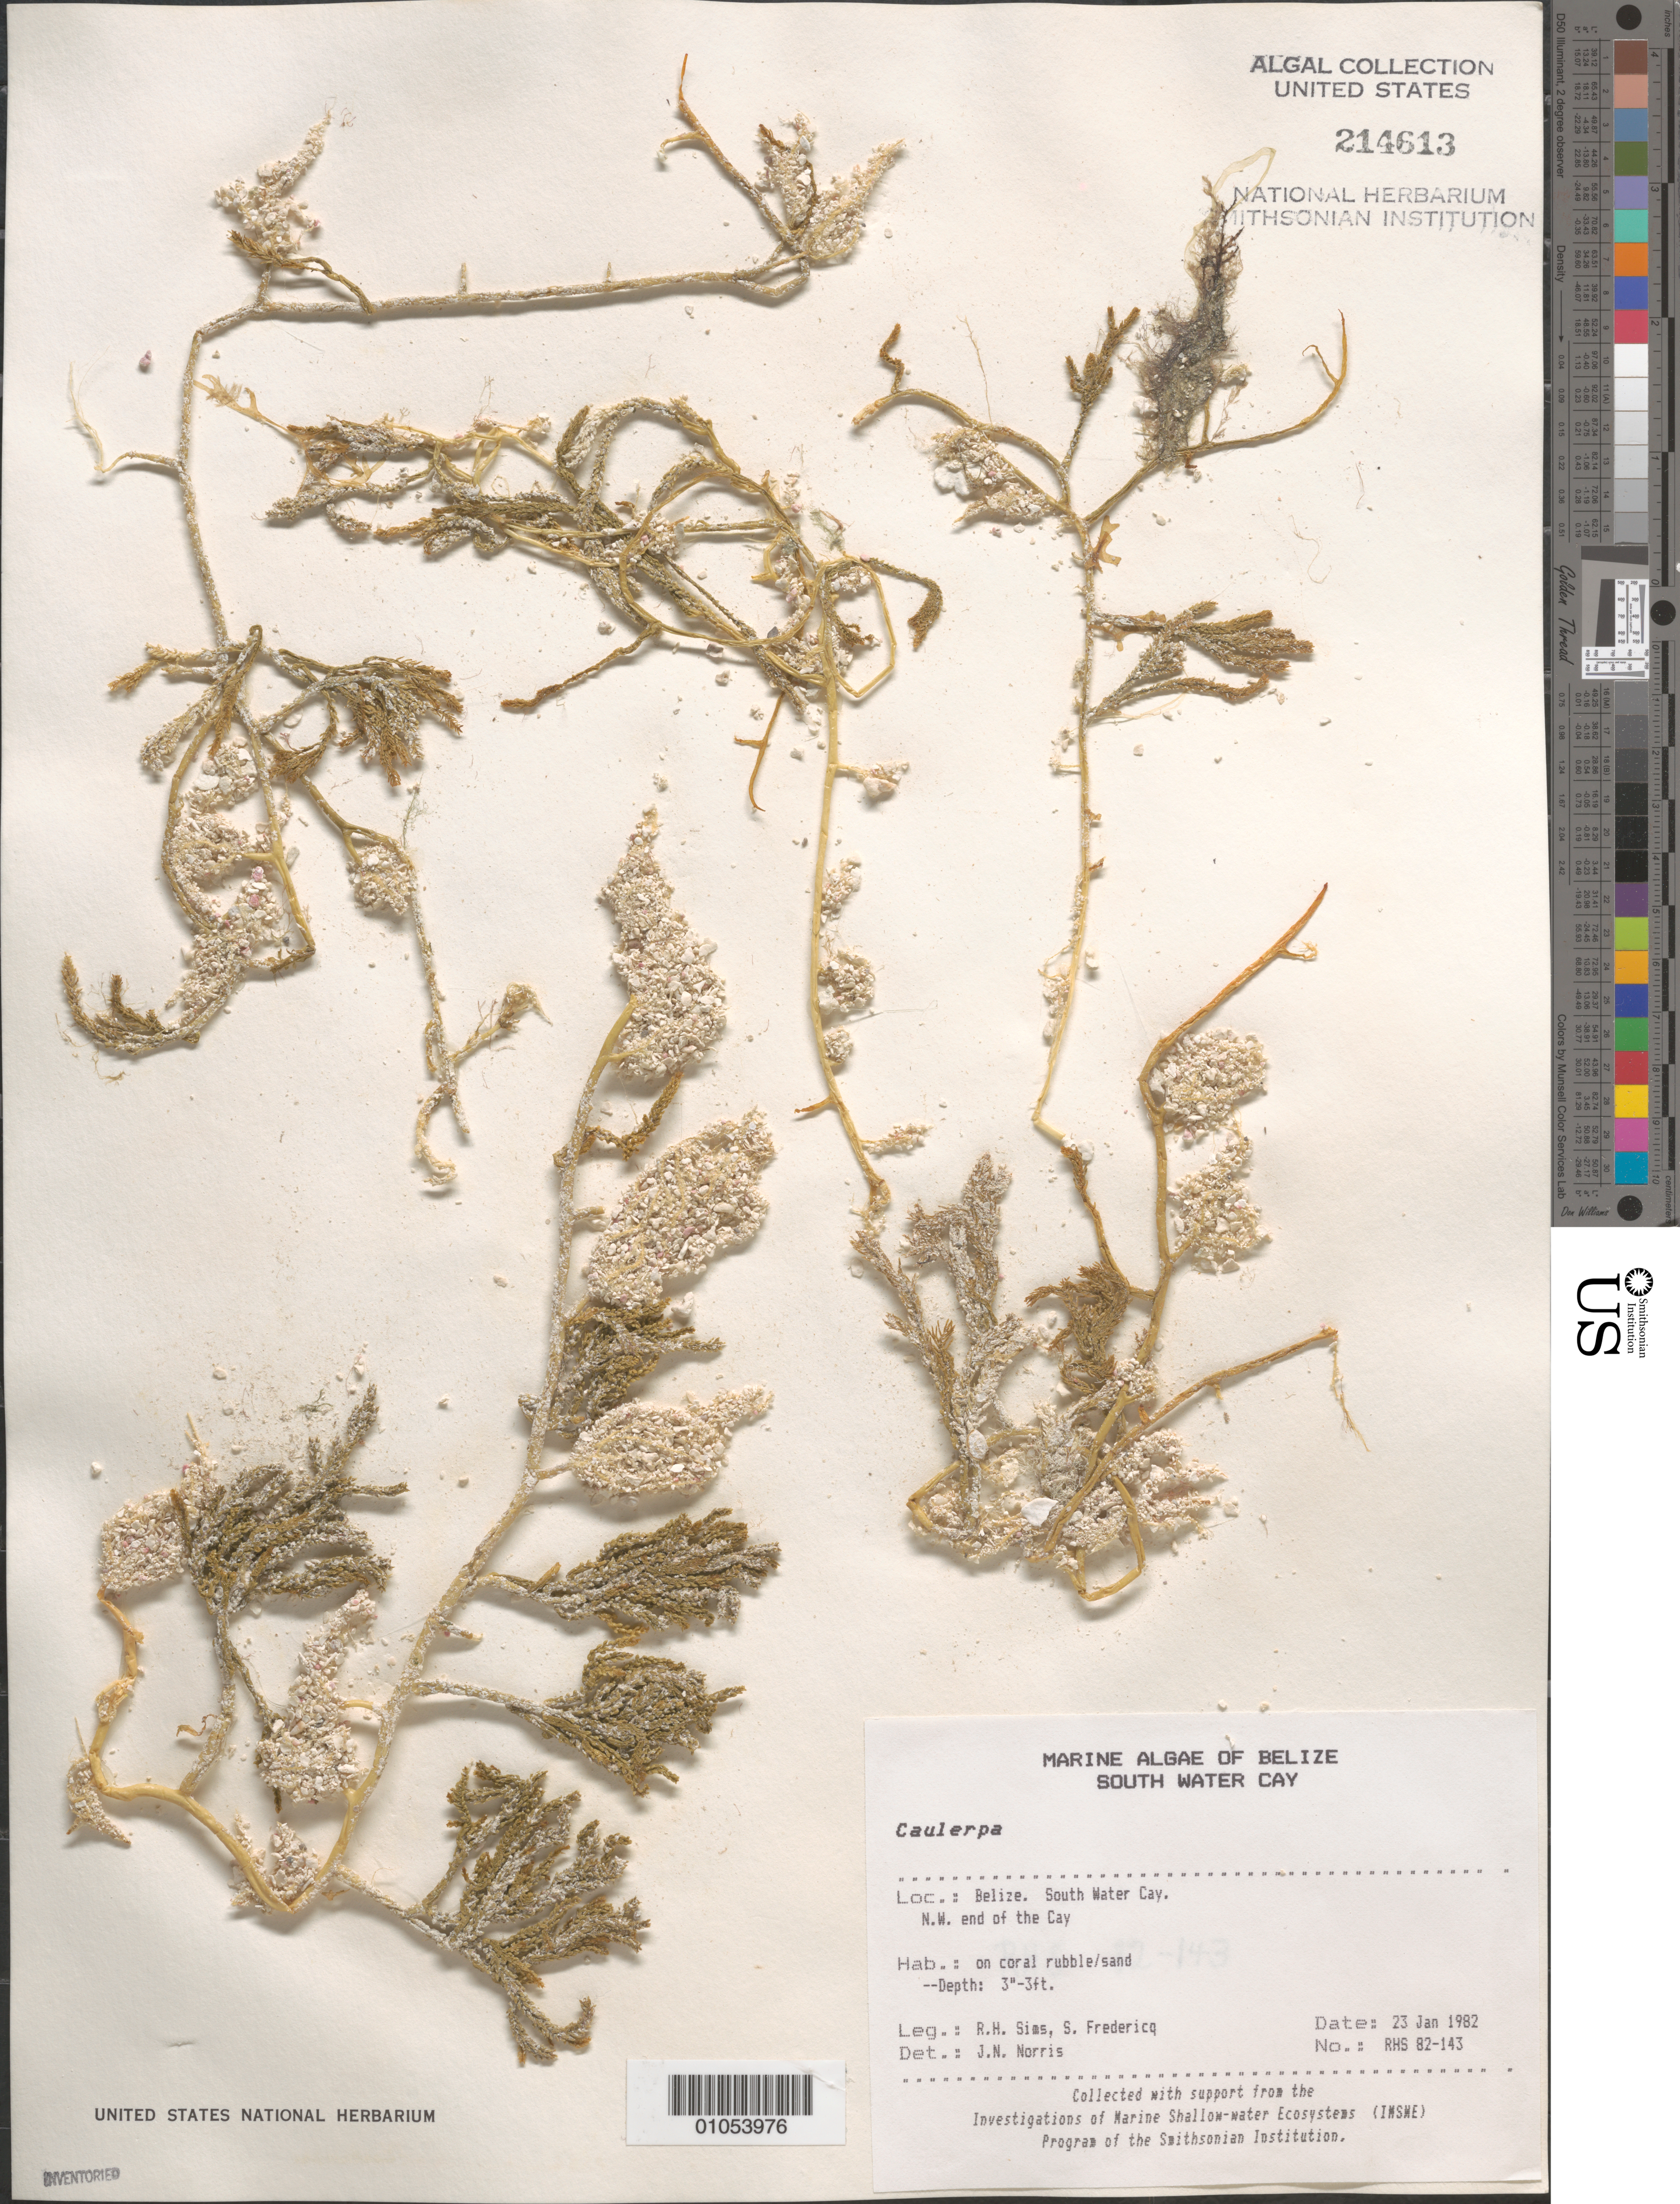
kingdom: Plantae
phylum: Chlorophyta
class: Ulvophyceae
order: Bryopsidales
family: Caulerpaceae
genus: Caulerpa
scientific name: Caulerpa sp.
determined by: Norris, James N.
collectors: R. H. Sims & S. Fredericq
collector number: RHS 82-143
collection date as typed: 23 Jan 1982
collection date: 1982-01-23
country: Belize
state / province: Stann Creek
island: South Water Cay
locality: Northwest end of cay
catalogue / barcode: US 214613